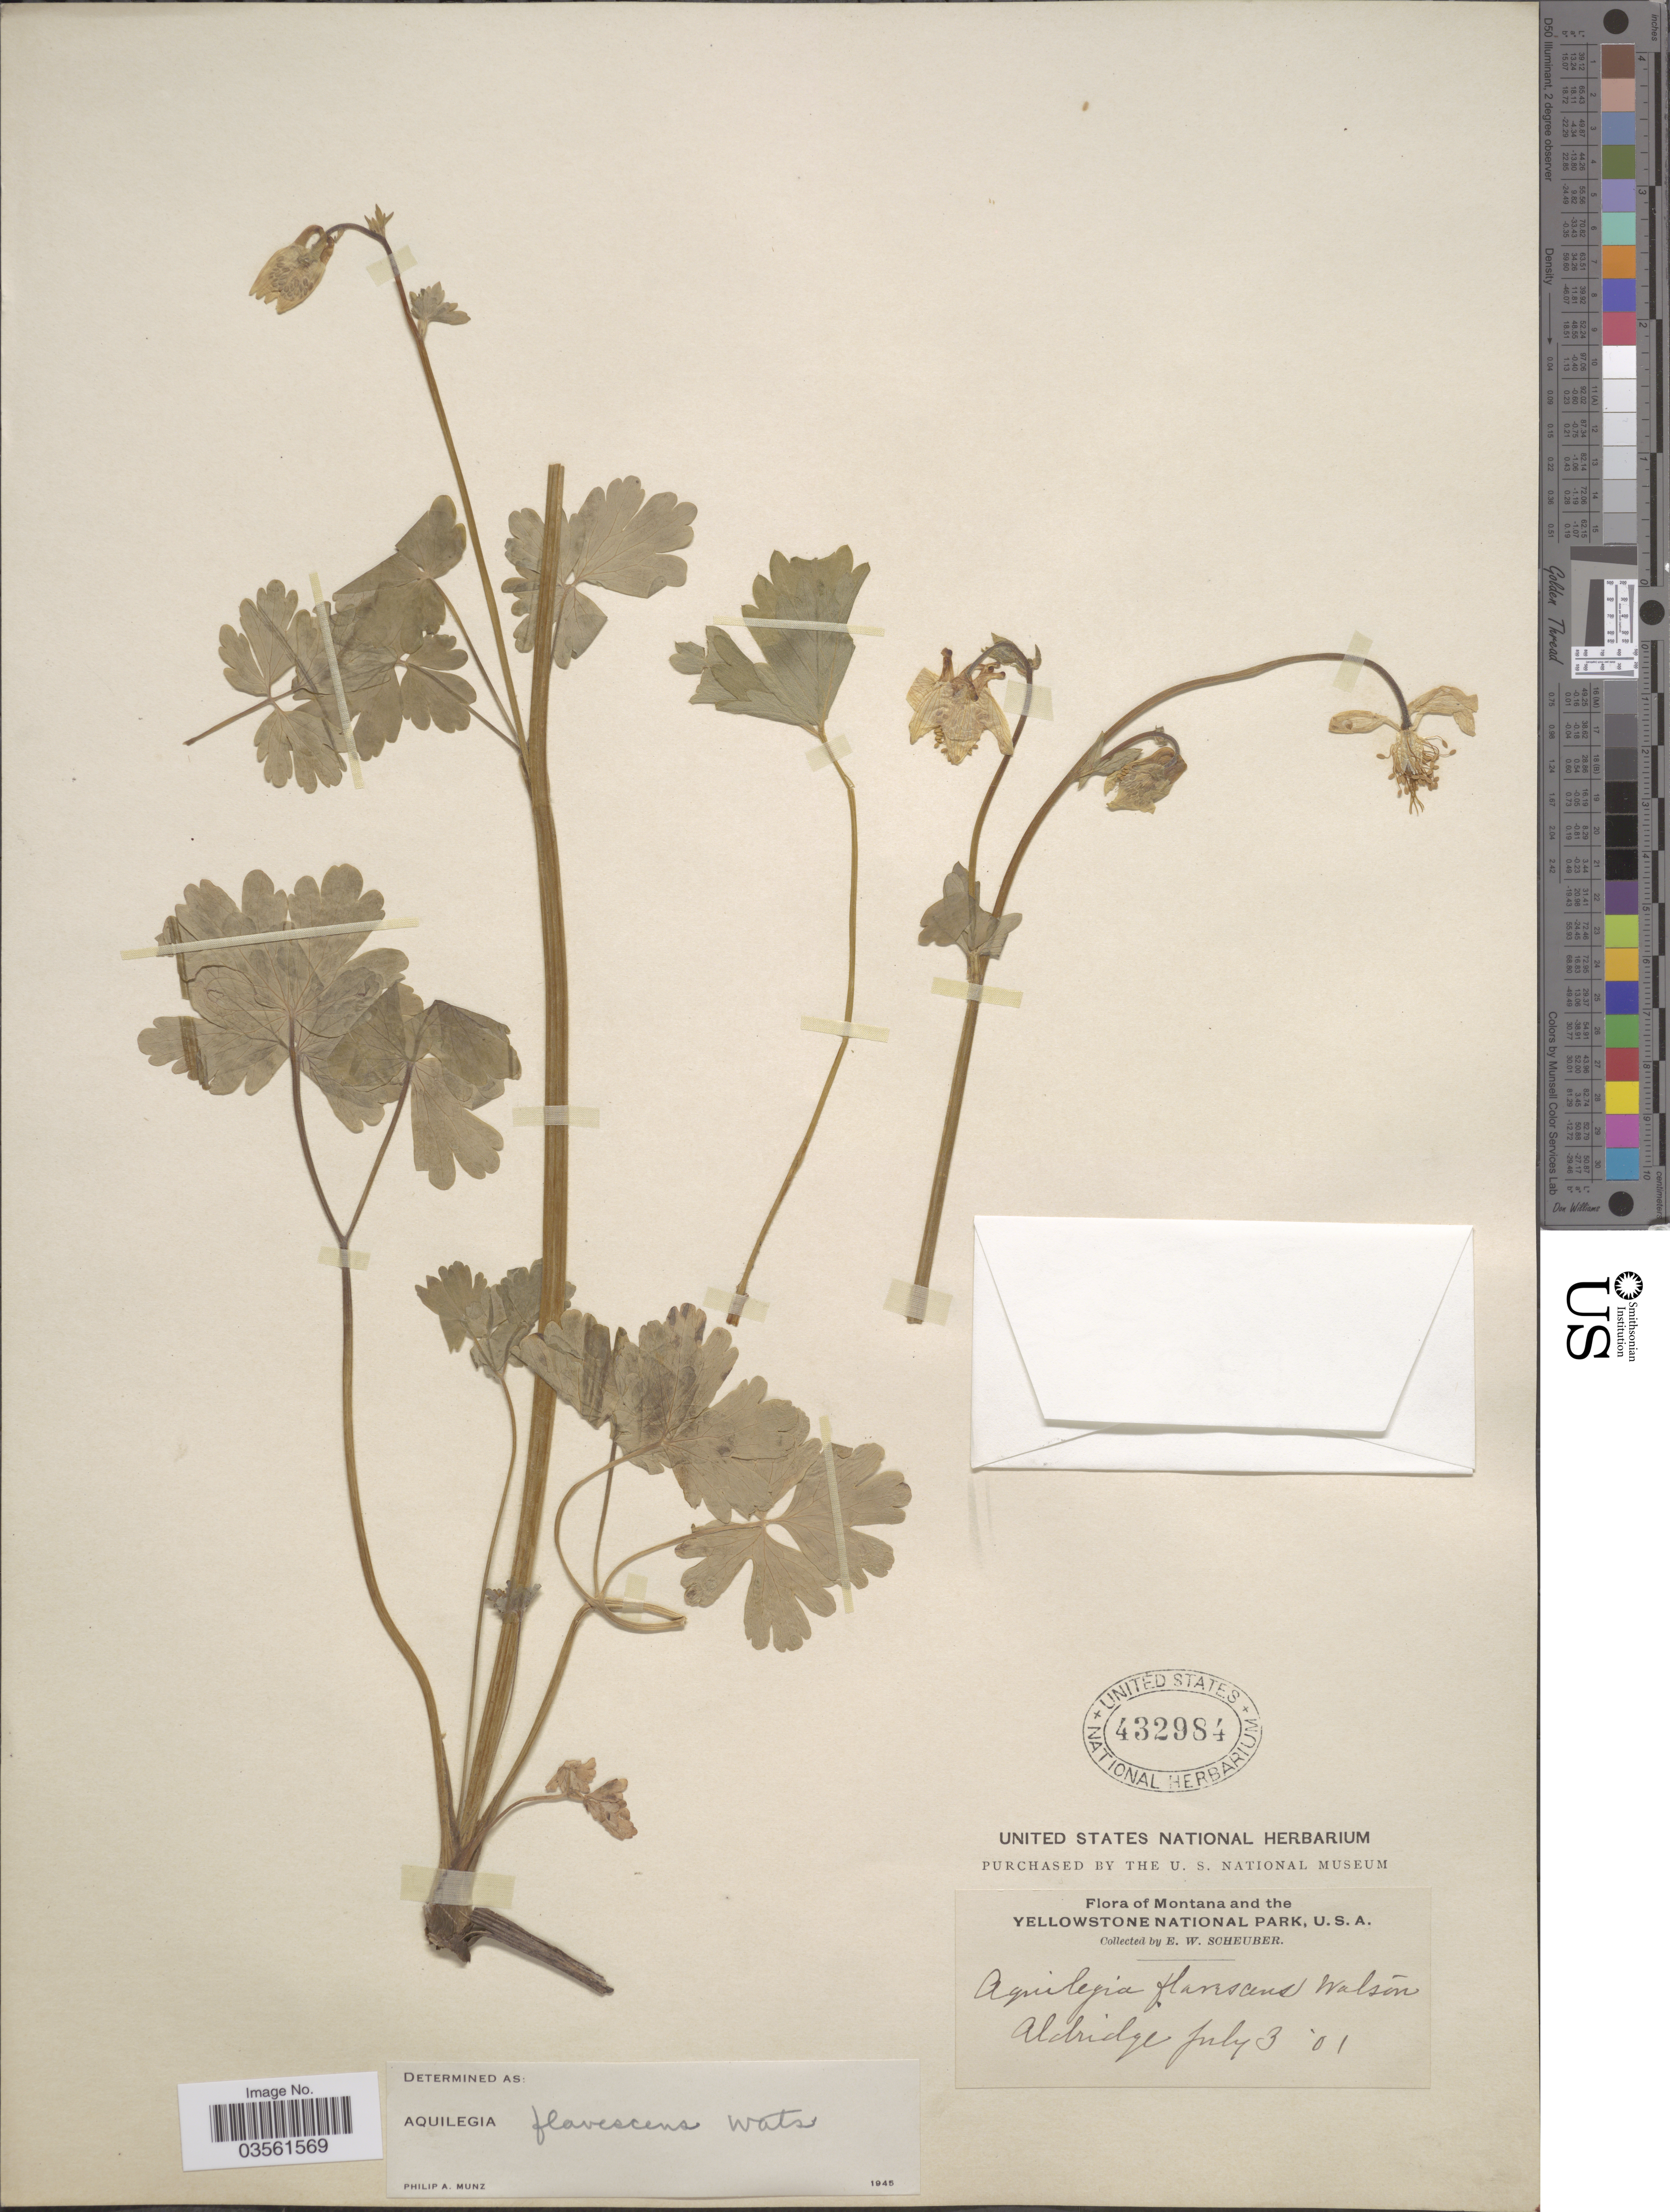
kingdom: Plantae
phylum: Tracheophyta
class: Magnoliopsida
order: Ranunculales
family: Ranunculaceae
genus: Aquilegia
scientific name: Aquilegia flavescens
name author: S. Watson in C. King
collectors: E. Scheuber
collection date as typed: Transcribed d/m/y: 3/7/1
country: United States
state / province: Montana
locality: The Yellowstone National Park. Aldridge.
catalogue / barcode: US 432984